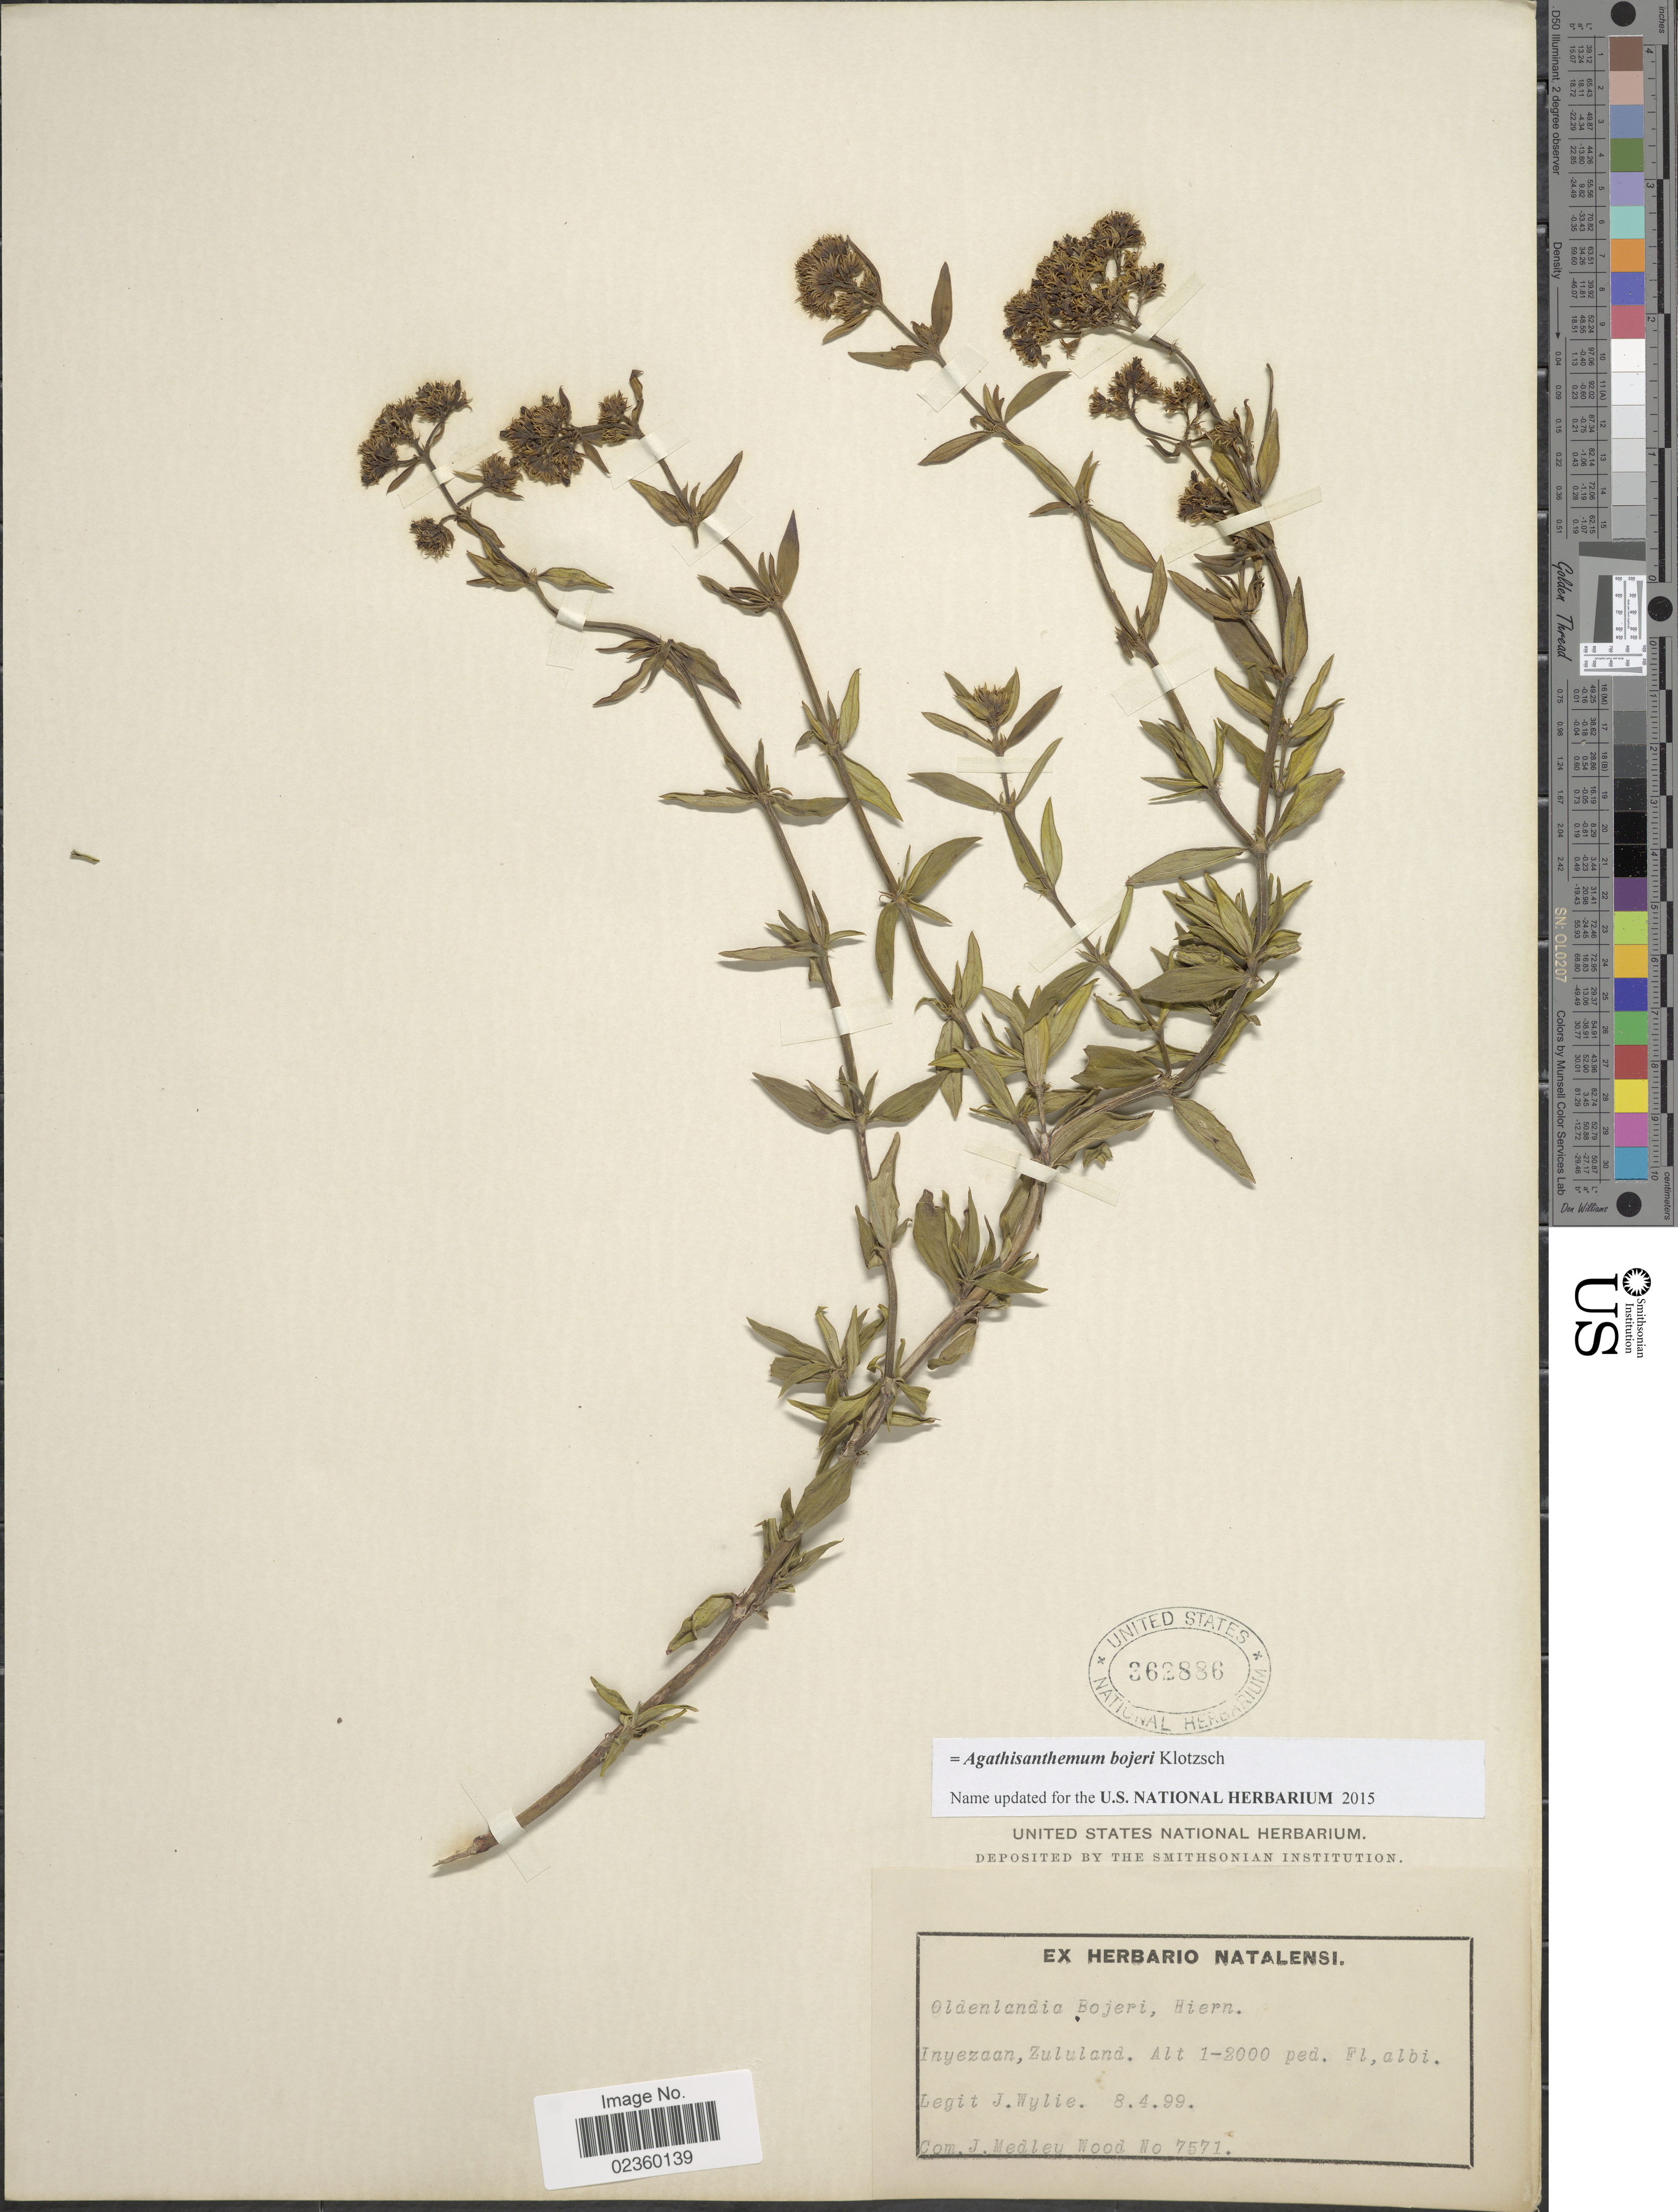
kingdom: Plantae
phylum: Tracheophyta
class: Magnoliopsida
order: Gentianales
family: Rubiaceae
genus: Agathisanthemum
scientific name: Agathisanthemum bojeri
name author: Klotzsch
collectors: J. Wylie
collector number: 7571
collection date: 1899-04-08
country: South Africa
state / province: KwaZulu-Natal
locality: Inyezaan, Zululand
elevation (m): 305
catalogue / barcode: US 362886